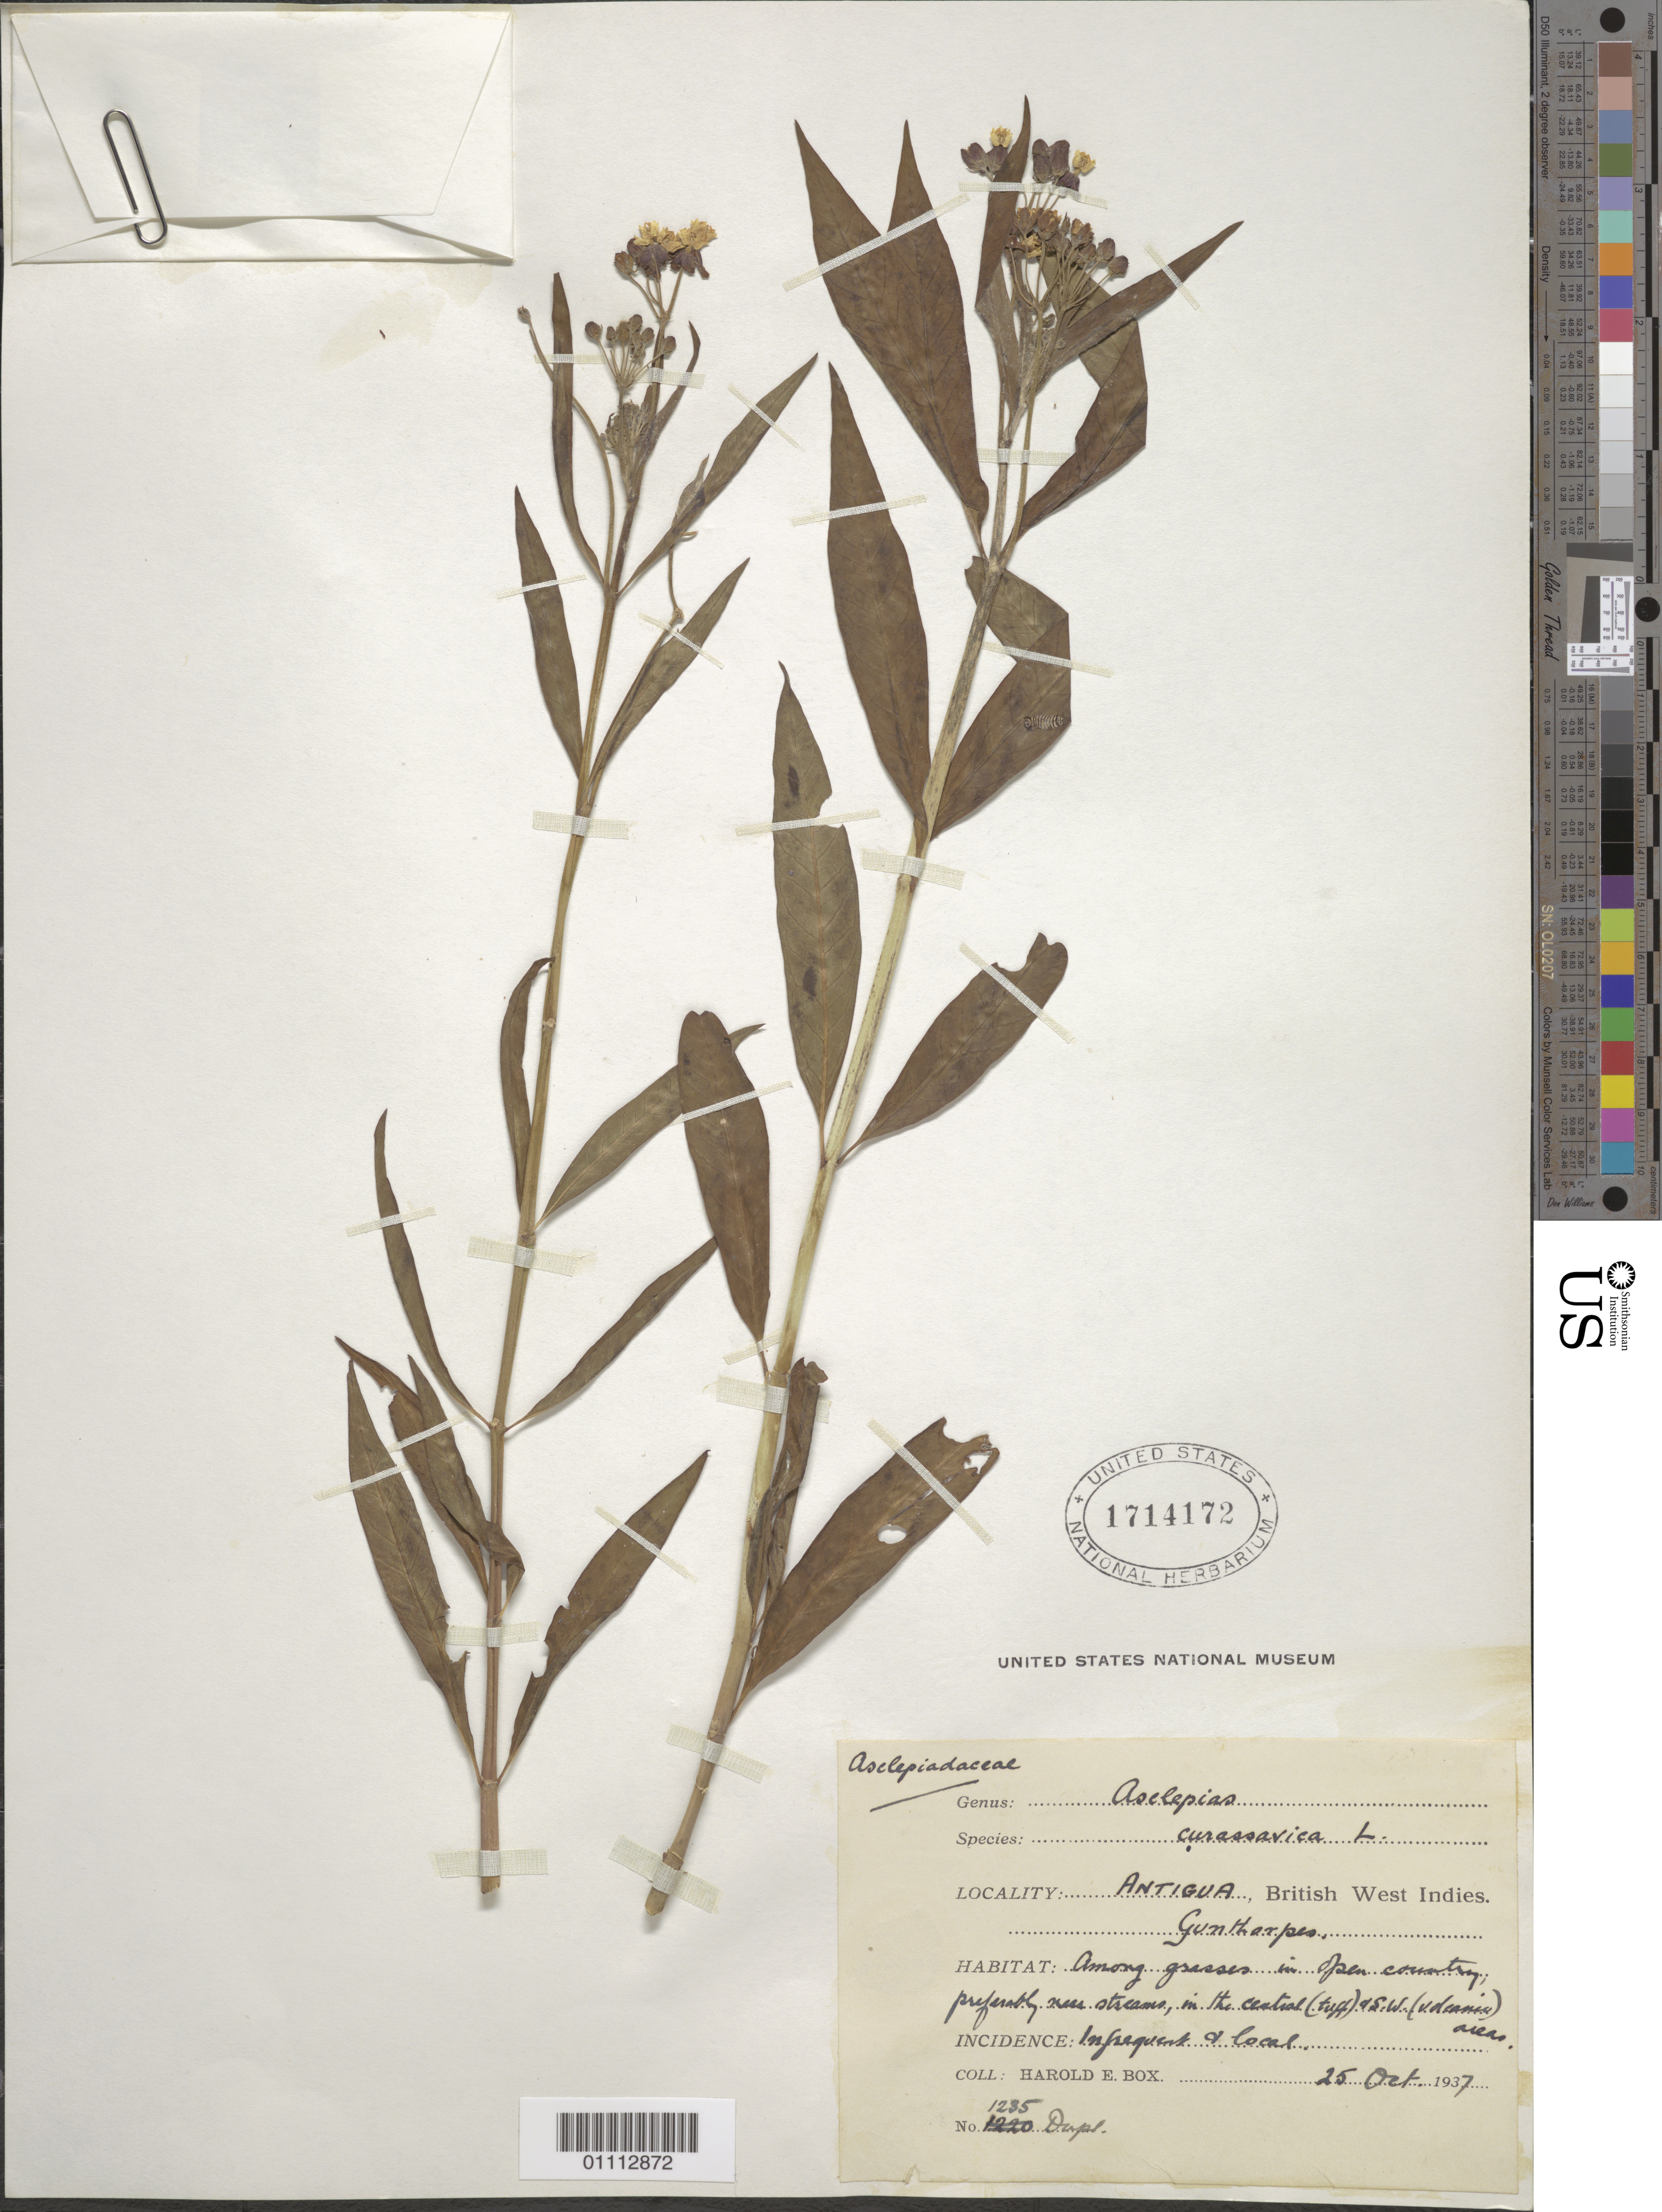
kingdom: Plantae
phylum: Tracheophyta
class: Magnoliopsida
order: Gentianales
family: Apocynaceae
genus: Asclepias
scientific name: Asclepias curassavica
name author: L.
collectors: H. E. Box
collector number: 1235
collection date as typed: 25 Oct 1937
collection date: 1937-10-25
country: Antigua and Barbuda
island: Leeward Is.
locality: Gunthorpes. Among grasses in open country; preferably near streama, in the central (tuff) + SW (volcanos) area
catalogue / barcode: US 1714172